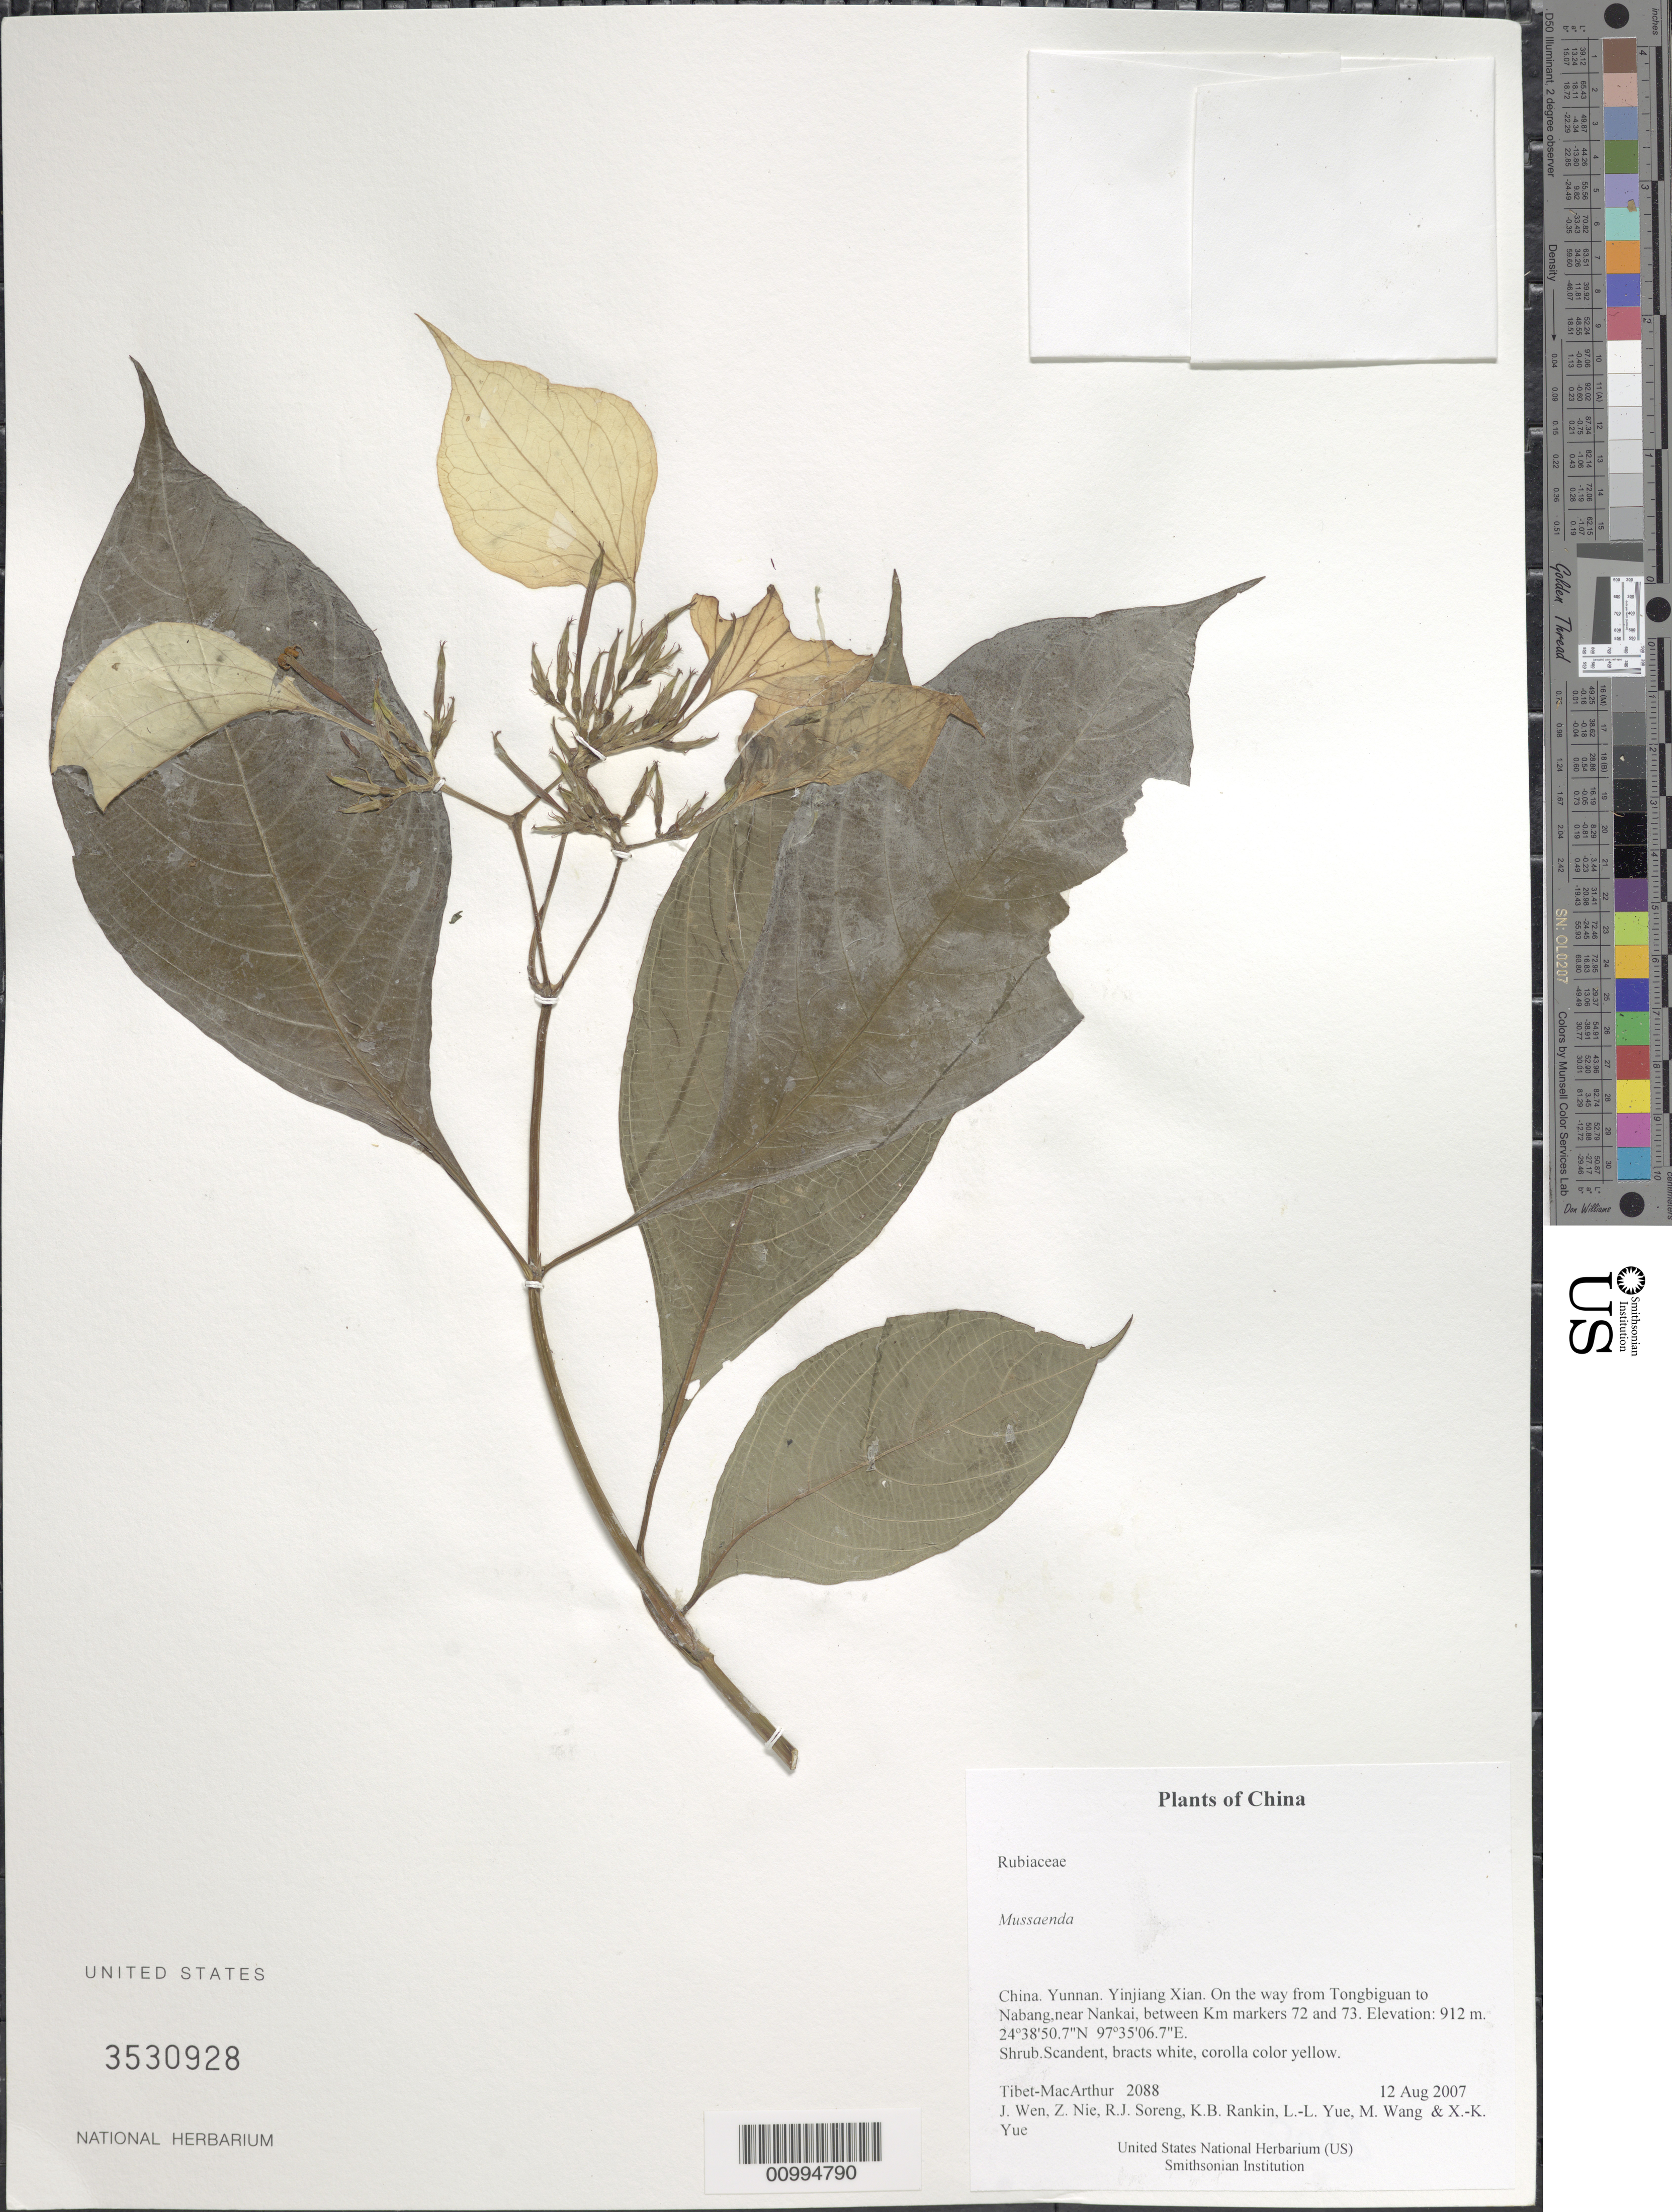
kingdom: Plantae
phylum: Tracheophyta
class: Magnoliopsida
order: Gentianales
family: Rubiaceae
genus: Mussaenda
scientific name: Mussaenda sp.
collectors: Tibet-MacArthur, J. Wen, Z. Nie, R. J. Soreng, K. Rankin, L. Yue, M. Wang & X. Yue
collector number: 2088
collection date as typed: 12 Aug 2007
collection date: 2007-08-12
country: China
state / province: Yunnan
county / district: Yinjiang Xian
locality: On the way from Tongbiguan to Nabang,near Nankai, between Km markers 72 and 73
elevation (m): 912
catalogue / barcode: US 3530928